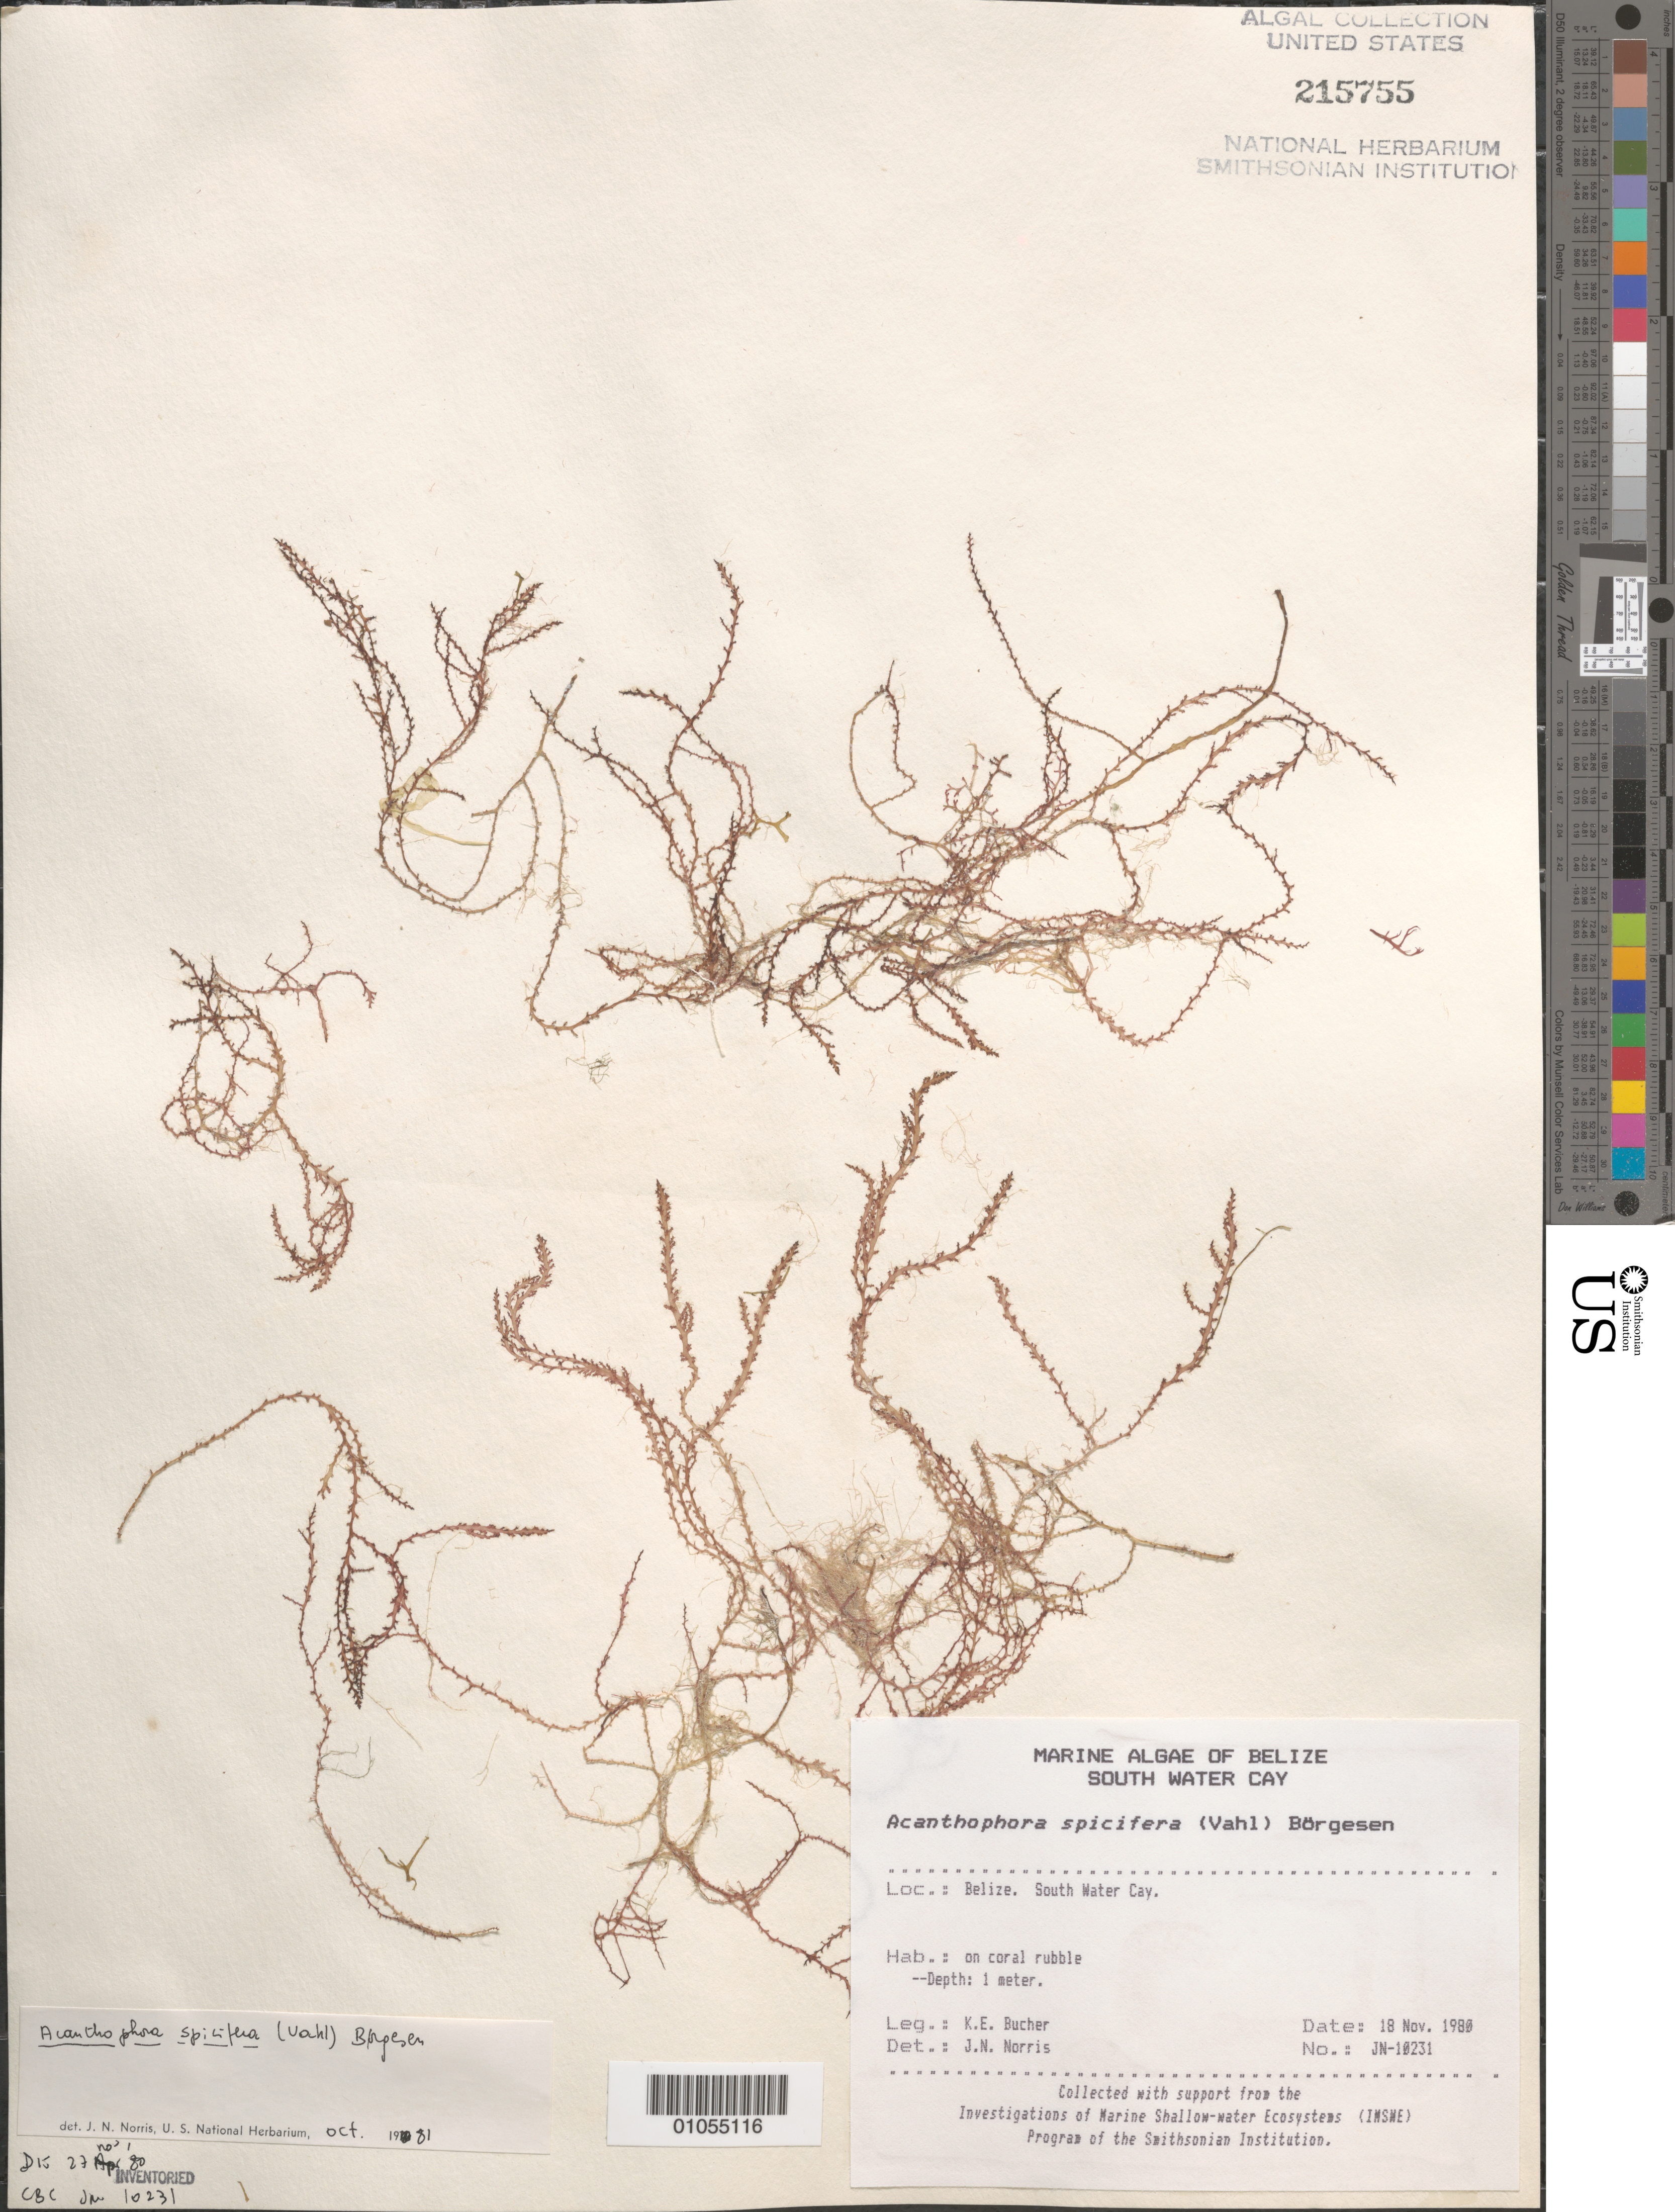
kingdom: Plantae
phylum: Rhodophyta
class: Florideophyceae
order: Ceramiales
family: Rhodomelaceae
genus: Acanthophora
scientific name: Acanthophora spicifera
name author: (Vahl) Børgesen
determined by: Norris, James N.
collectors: K. E. Bucher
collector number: JN-10231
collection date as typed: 18 Nov 1980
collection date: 1980-11-18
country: Belize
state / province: Stann Creek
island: South Water Cay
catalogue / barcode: US 215755